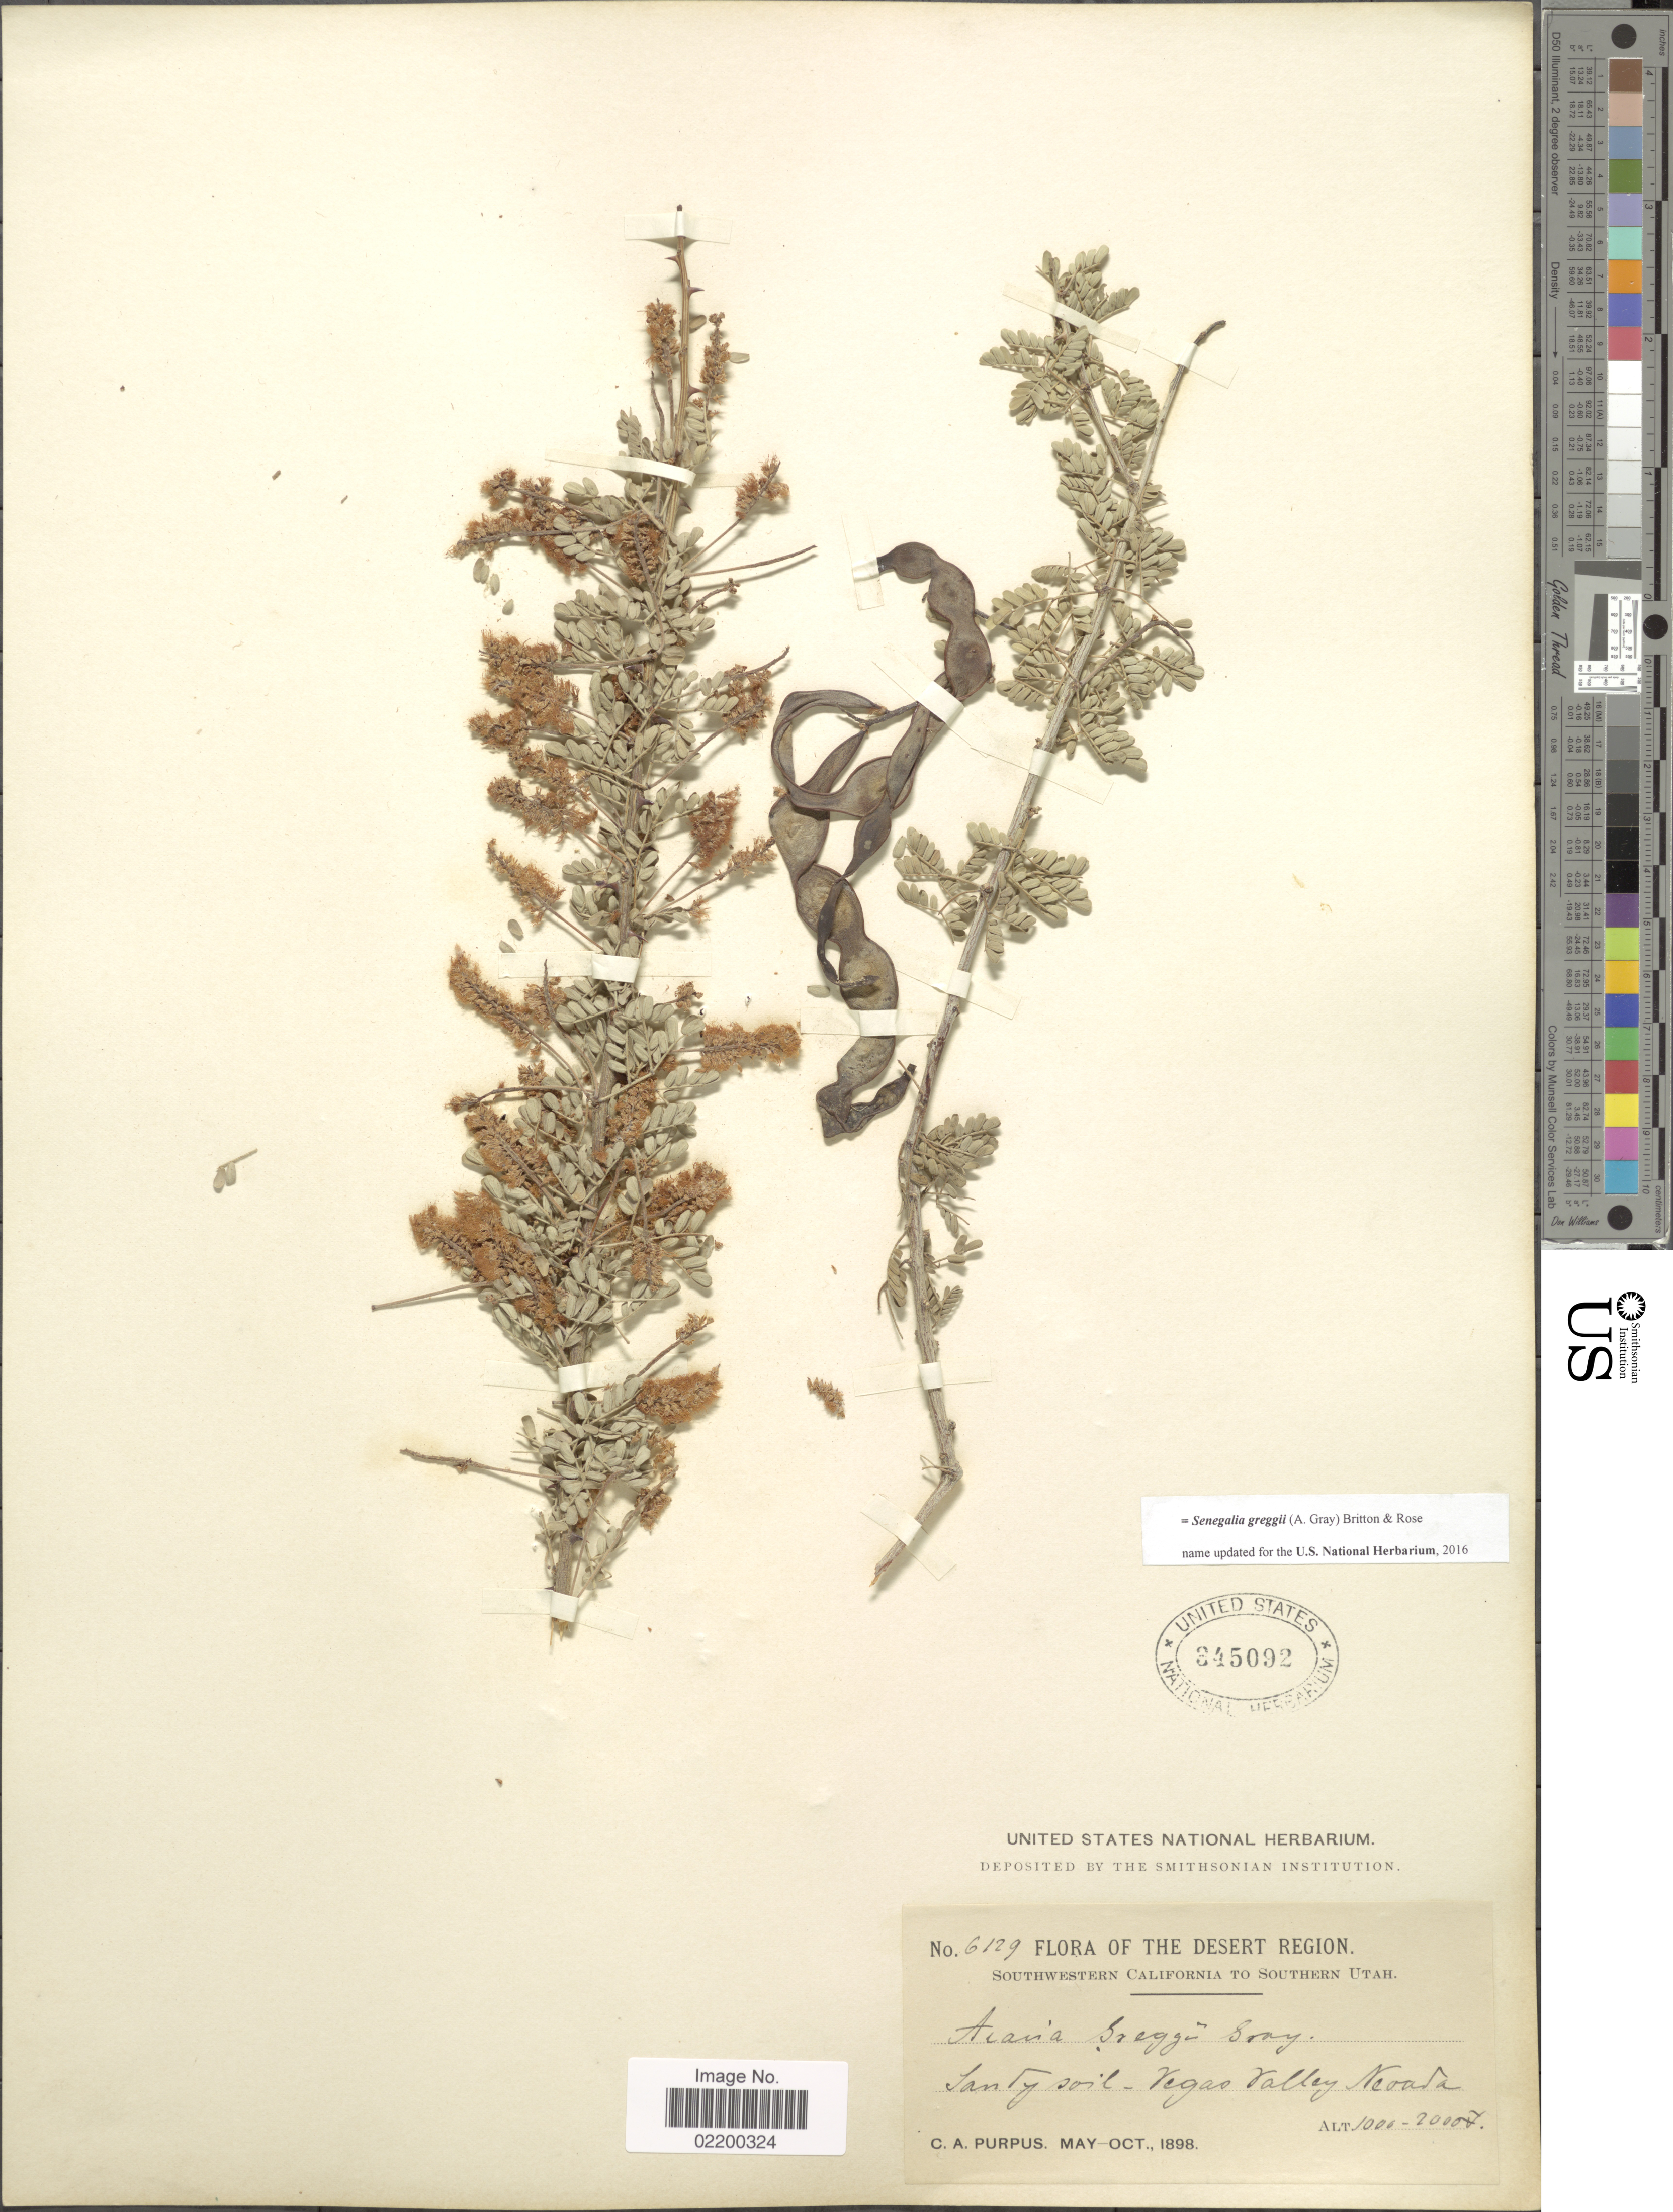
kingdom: Plantae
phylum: Tracheophyta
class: Magnoliopsida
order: Fabales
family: Fabaceae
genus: Senegalia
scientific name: Senegalia greggii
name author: (A. Gray) Britton & Rose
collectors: C. A. Purpus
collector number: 6129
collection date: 1898-05/1898-10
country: United States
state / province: Nevada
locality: The Desert Region, southwestern California to Southern Utah, Sandy soil - Vegas Valley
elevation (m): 305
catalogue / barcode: US 345092